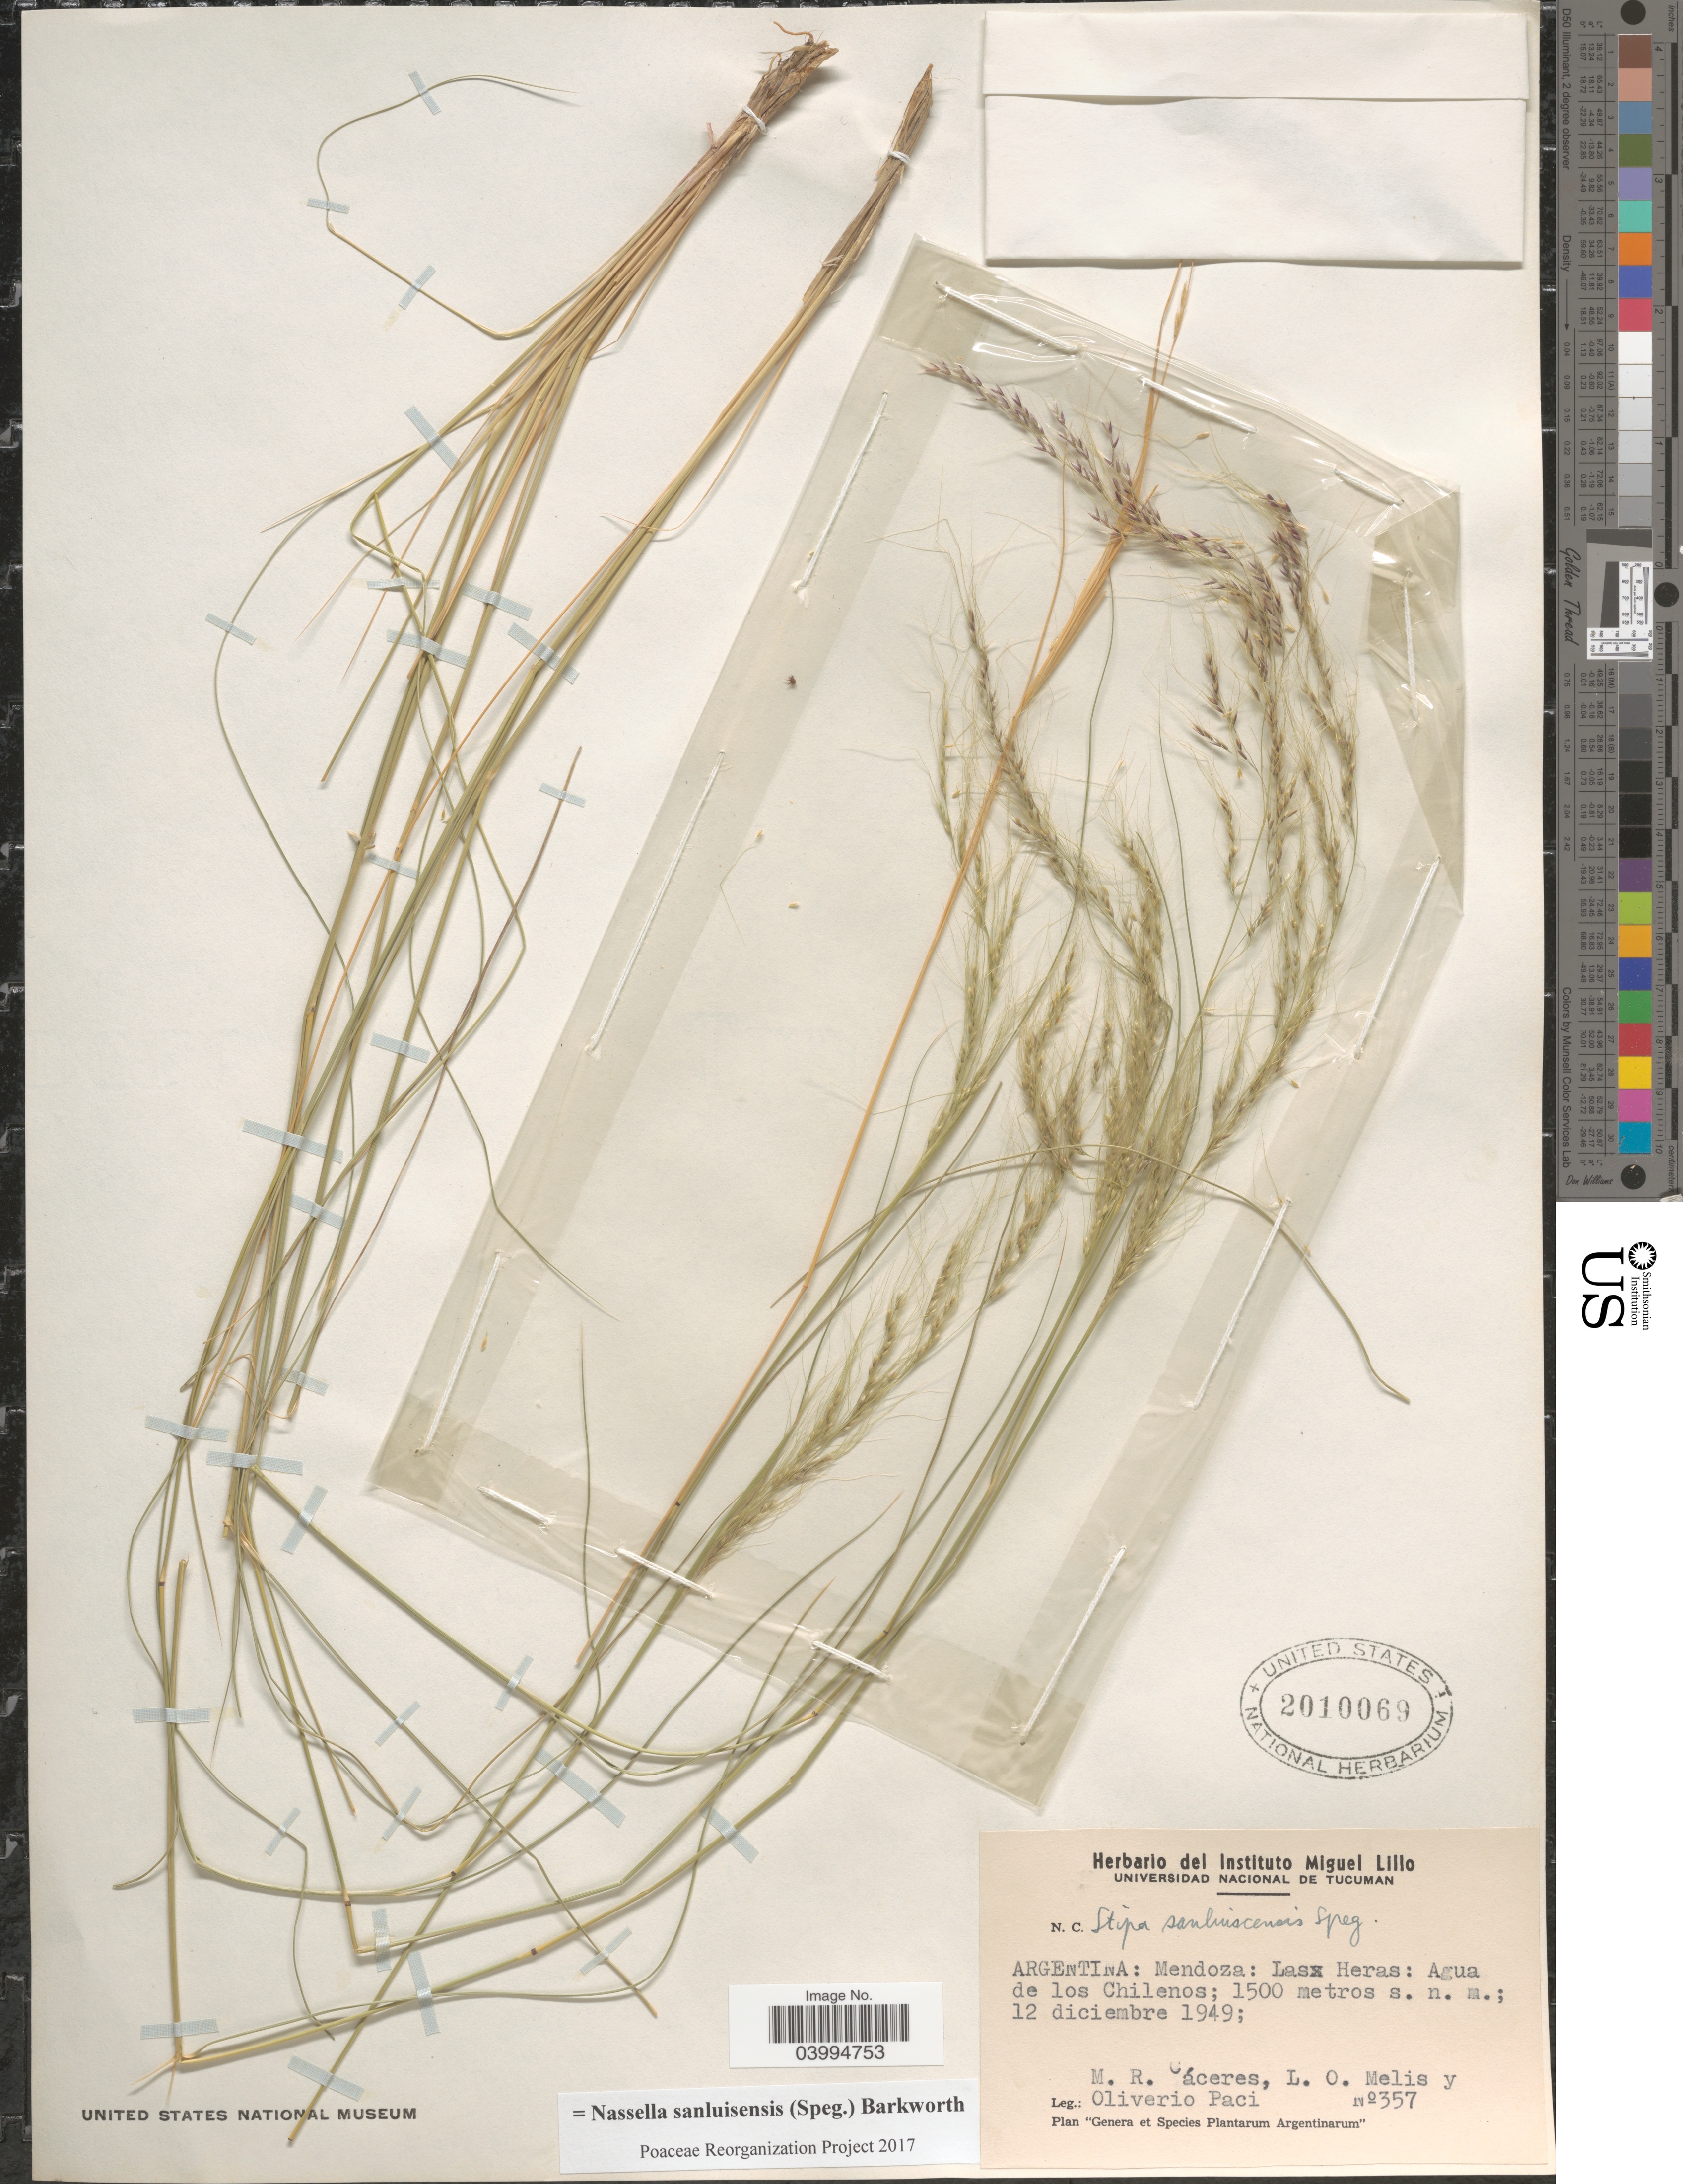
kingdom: Plantae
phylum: Tracheophyta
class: Liliopsida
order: Poales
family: Poaceae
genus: Nassella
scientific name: Nassella sanluisensis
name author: (Speg.) Barkworth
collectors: M. R. Caceres, L. Melis & O. Paci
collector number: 357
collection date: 1949-12-12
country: Argentina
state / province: Mendoza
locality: Las Heras: Agua de los Chilenos.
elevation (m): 1500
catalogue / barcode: US 2010069